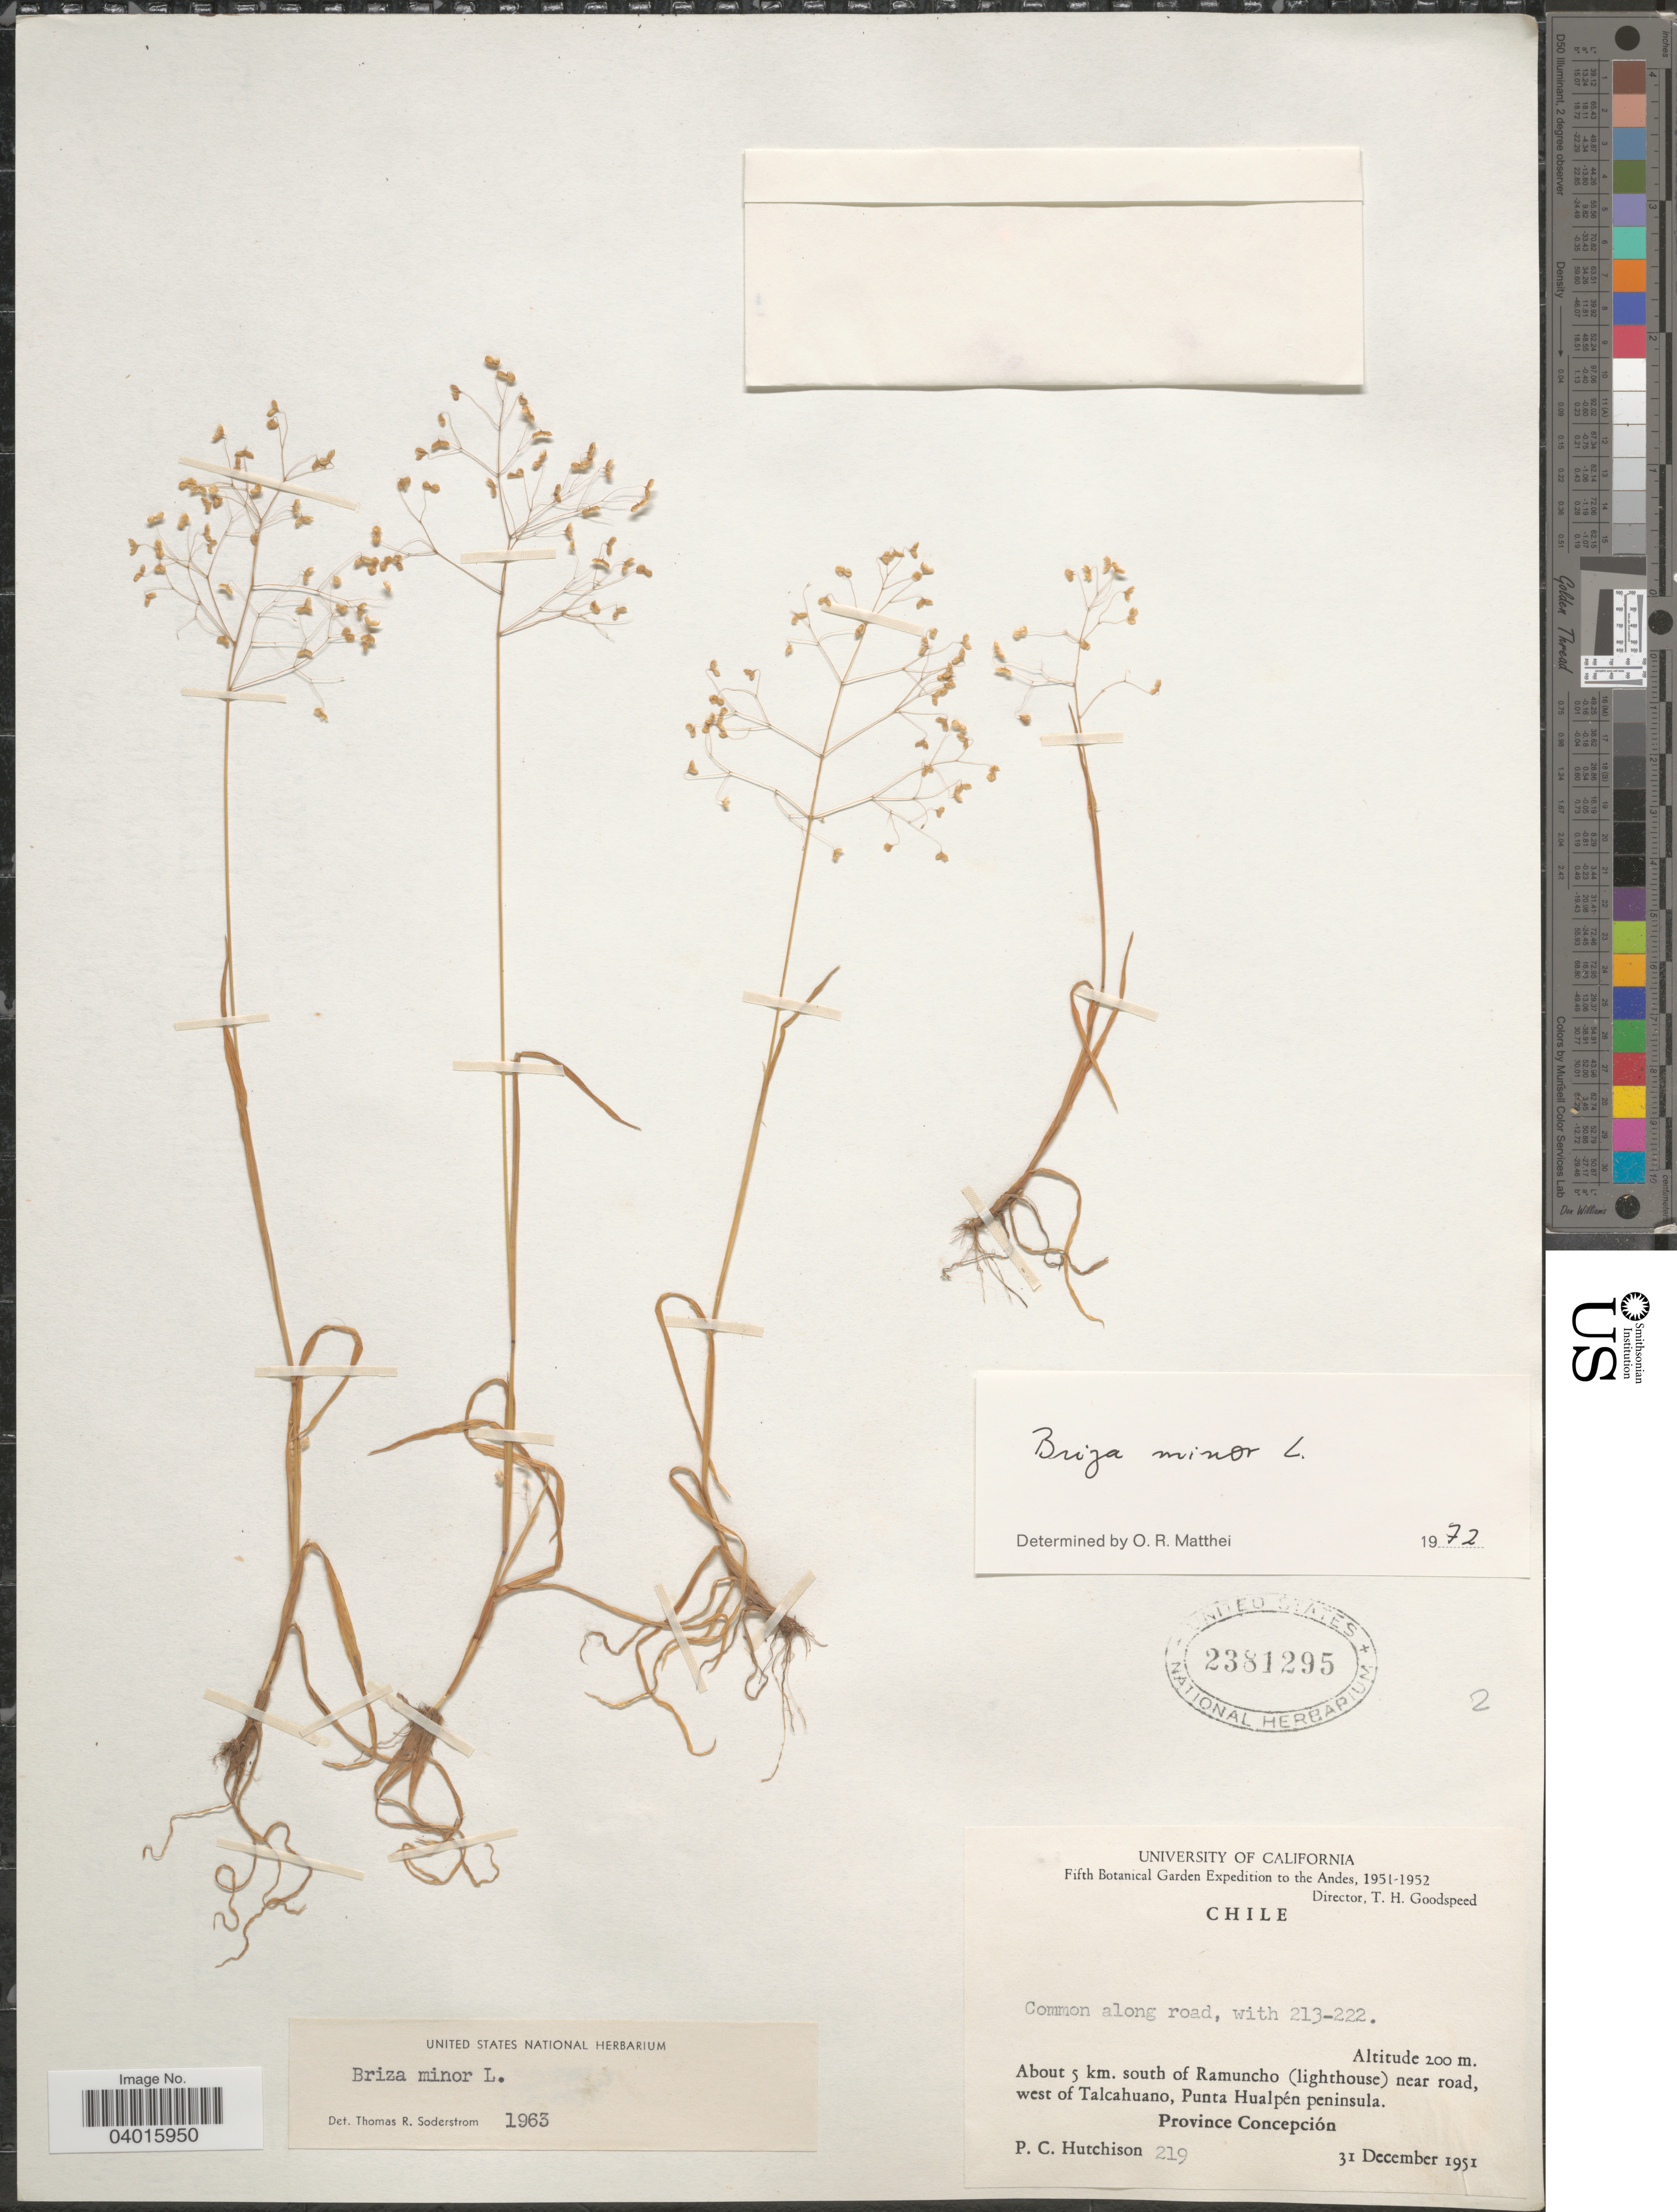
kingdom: Plantae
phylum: Tracheophyta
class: Liliopsida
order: Poales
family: Poaceae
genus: Briza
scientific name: Briza minor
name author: L.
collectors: P. C. Hutchison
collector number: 219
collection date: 1951-12-31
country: Chile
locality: The Andes. About 5 km. south of Ramuncho (lighthouse) near road, west of Talcahuano, Punta Hualpén peninsula. Province Concepción.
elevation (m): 200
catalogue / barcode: US 2381295